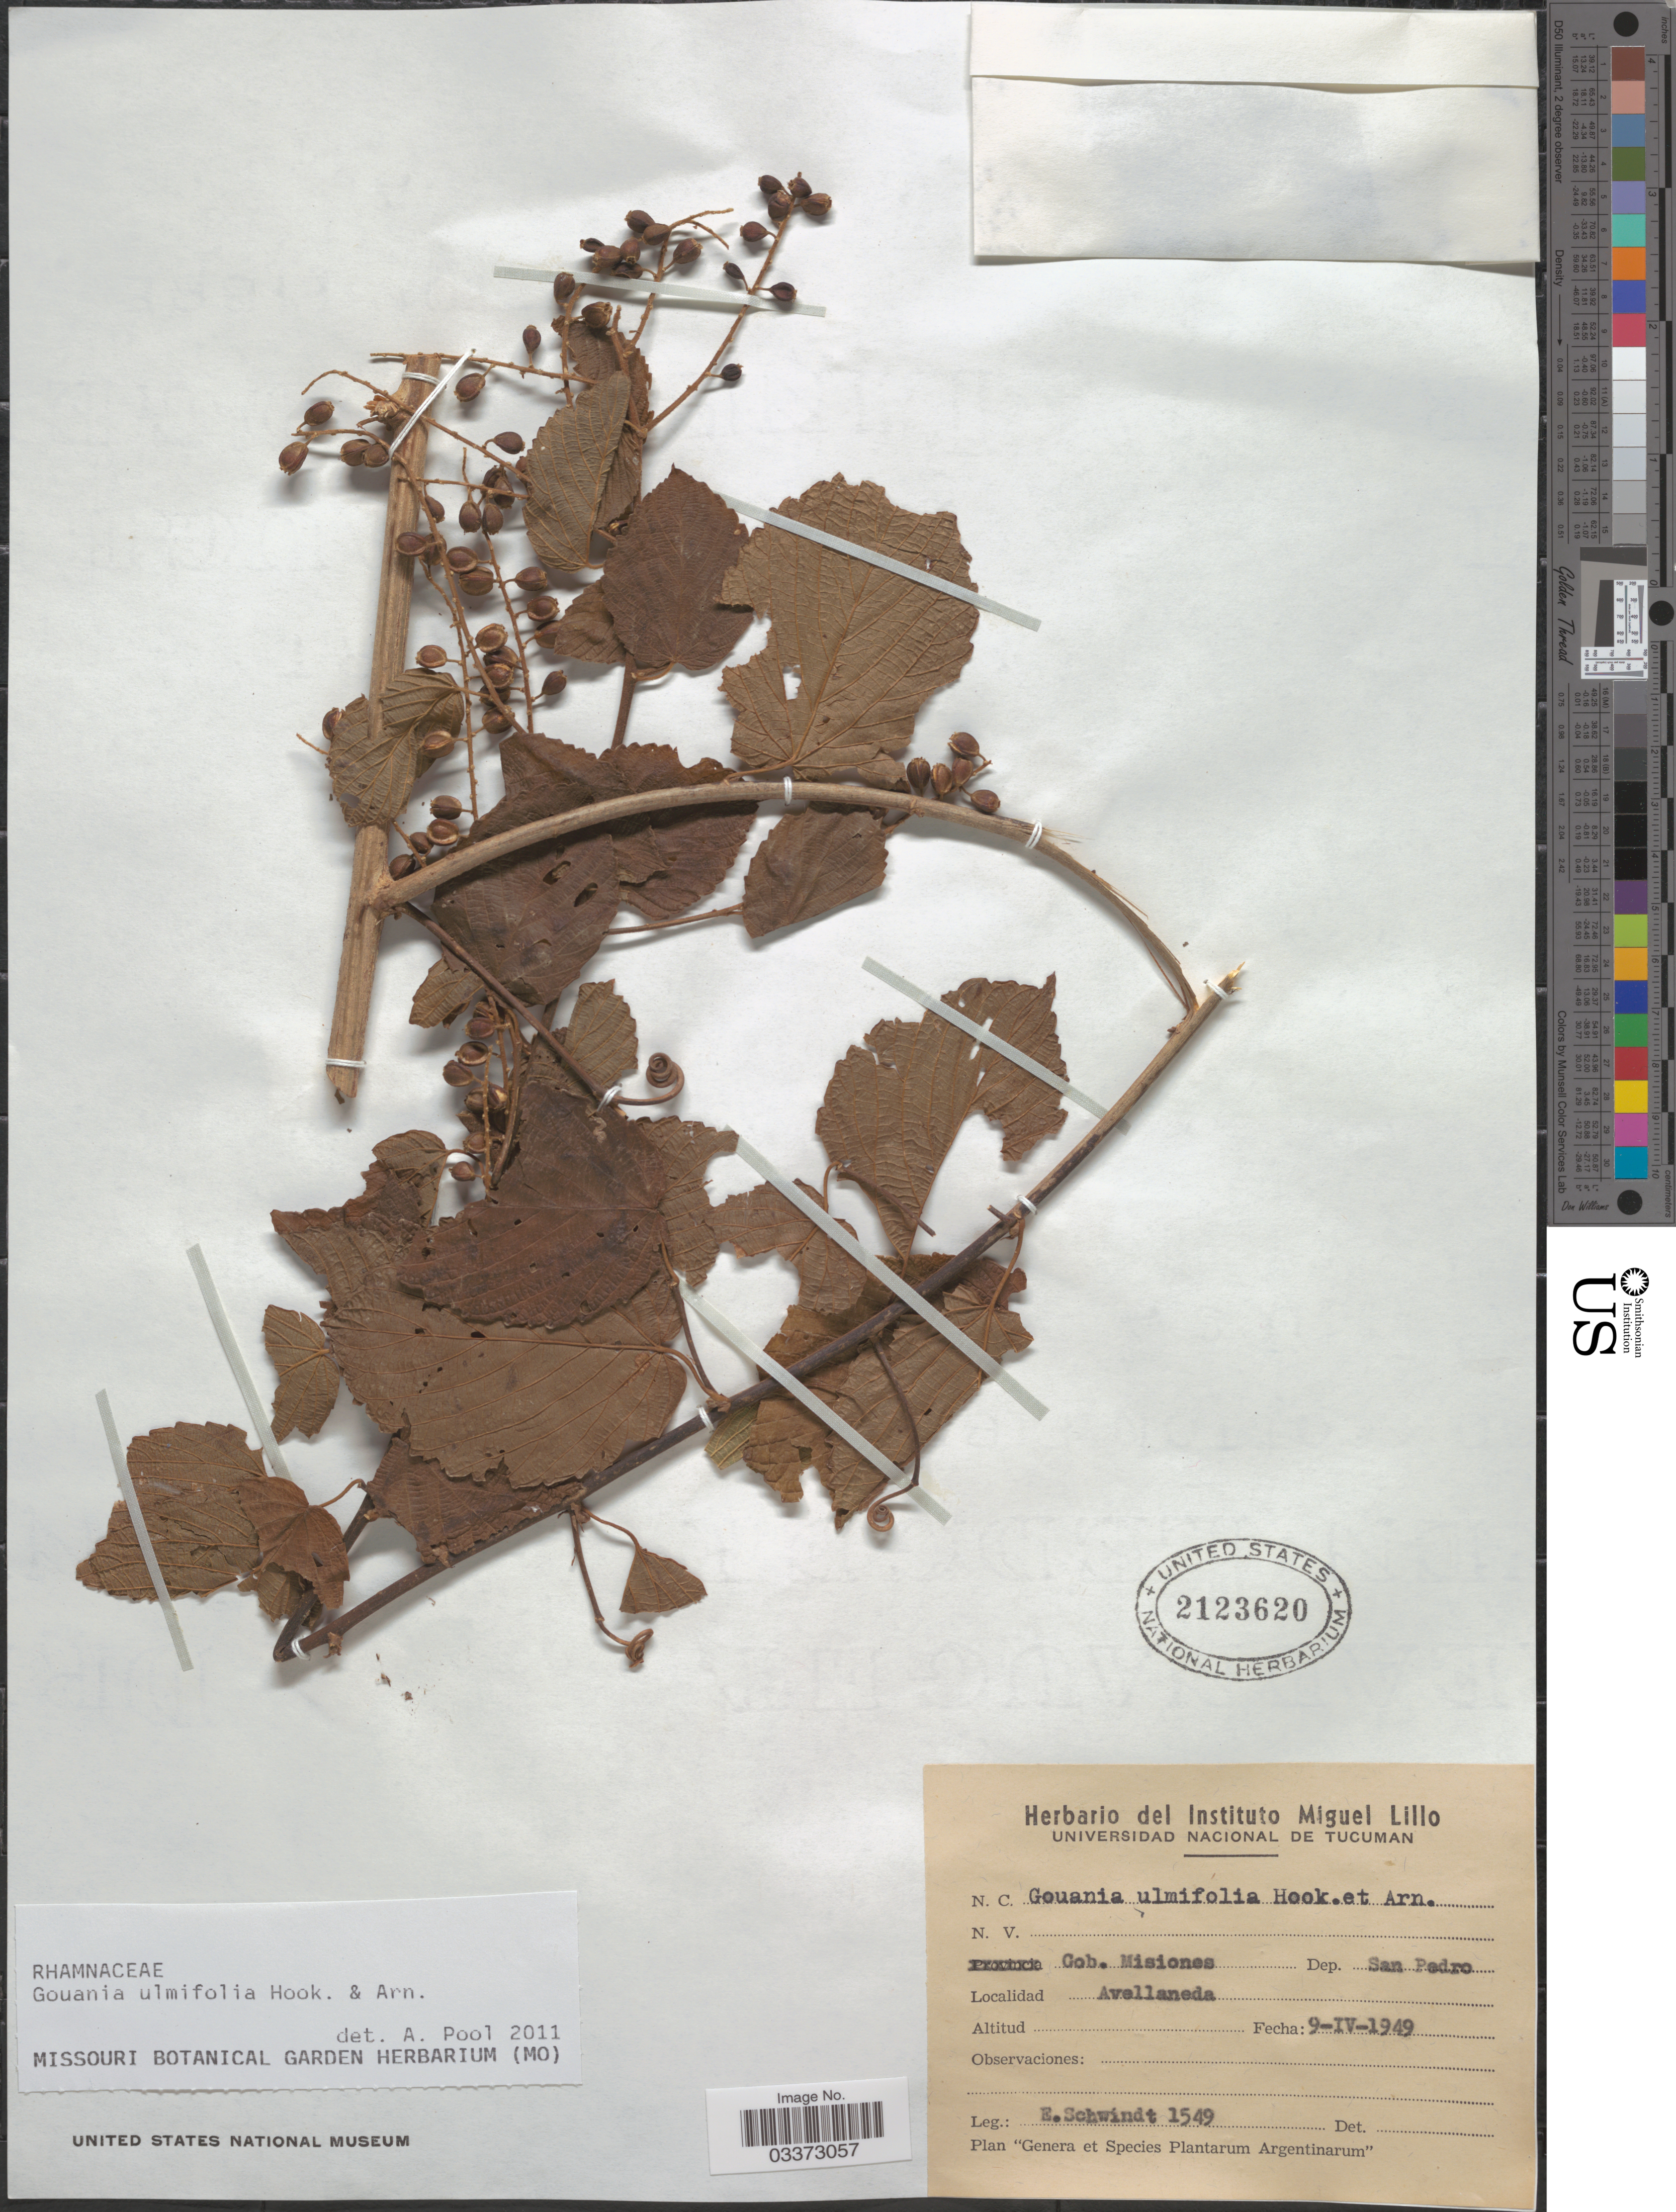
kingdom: Plantae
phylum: Tracheophyta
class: Magnoliopsida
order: Rosales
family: Rhamnaceae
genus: Gouania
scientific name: Gouania ulmifolia Triana & Planch., nom. illeg.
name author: Triana & Planch.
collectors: E. Schwindt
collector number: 1549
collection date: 1949-04-09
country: Argentina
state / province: Misiones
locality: Gob. Misiones. Dep. San Pedro. Avellaneda.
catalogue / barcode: US 2123620